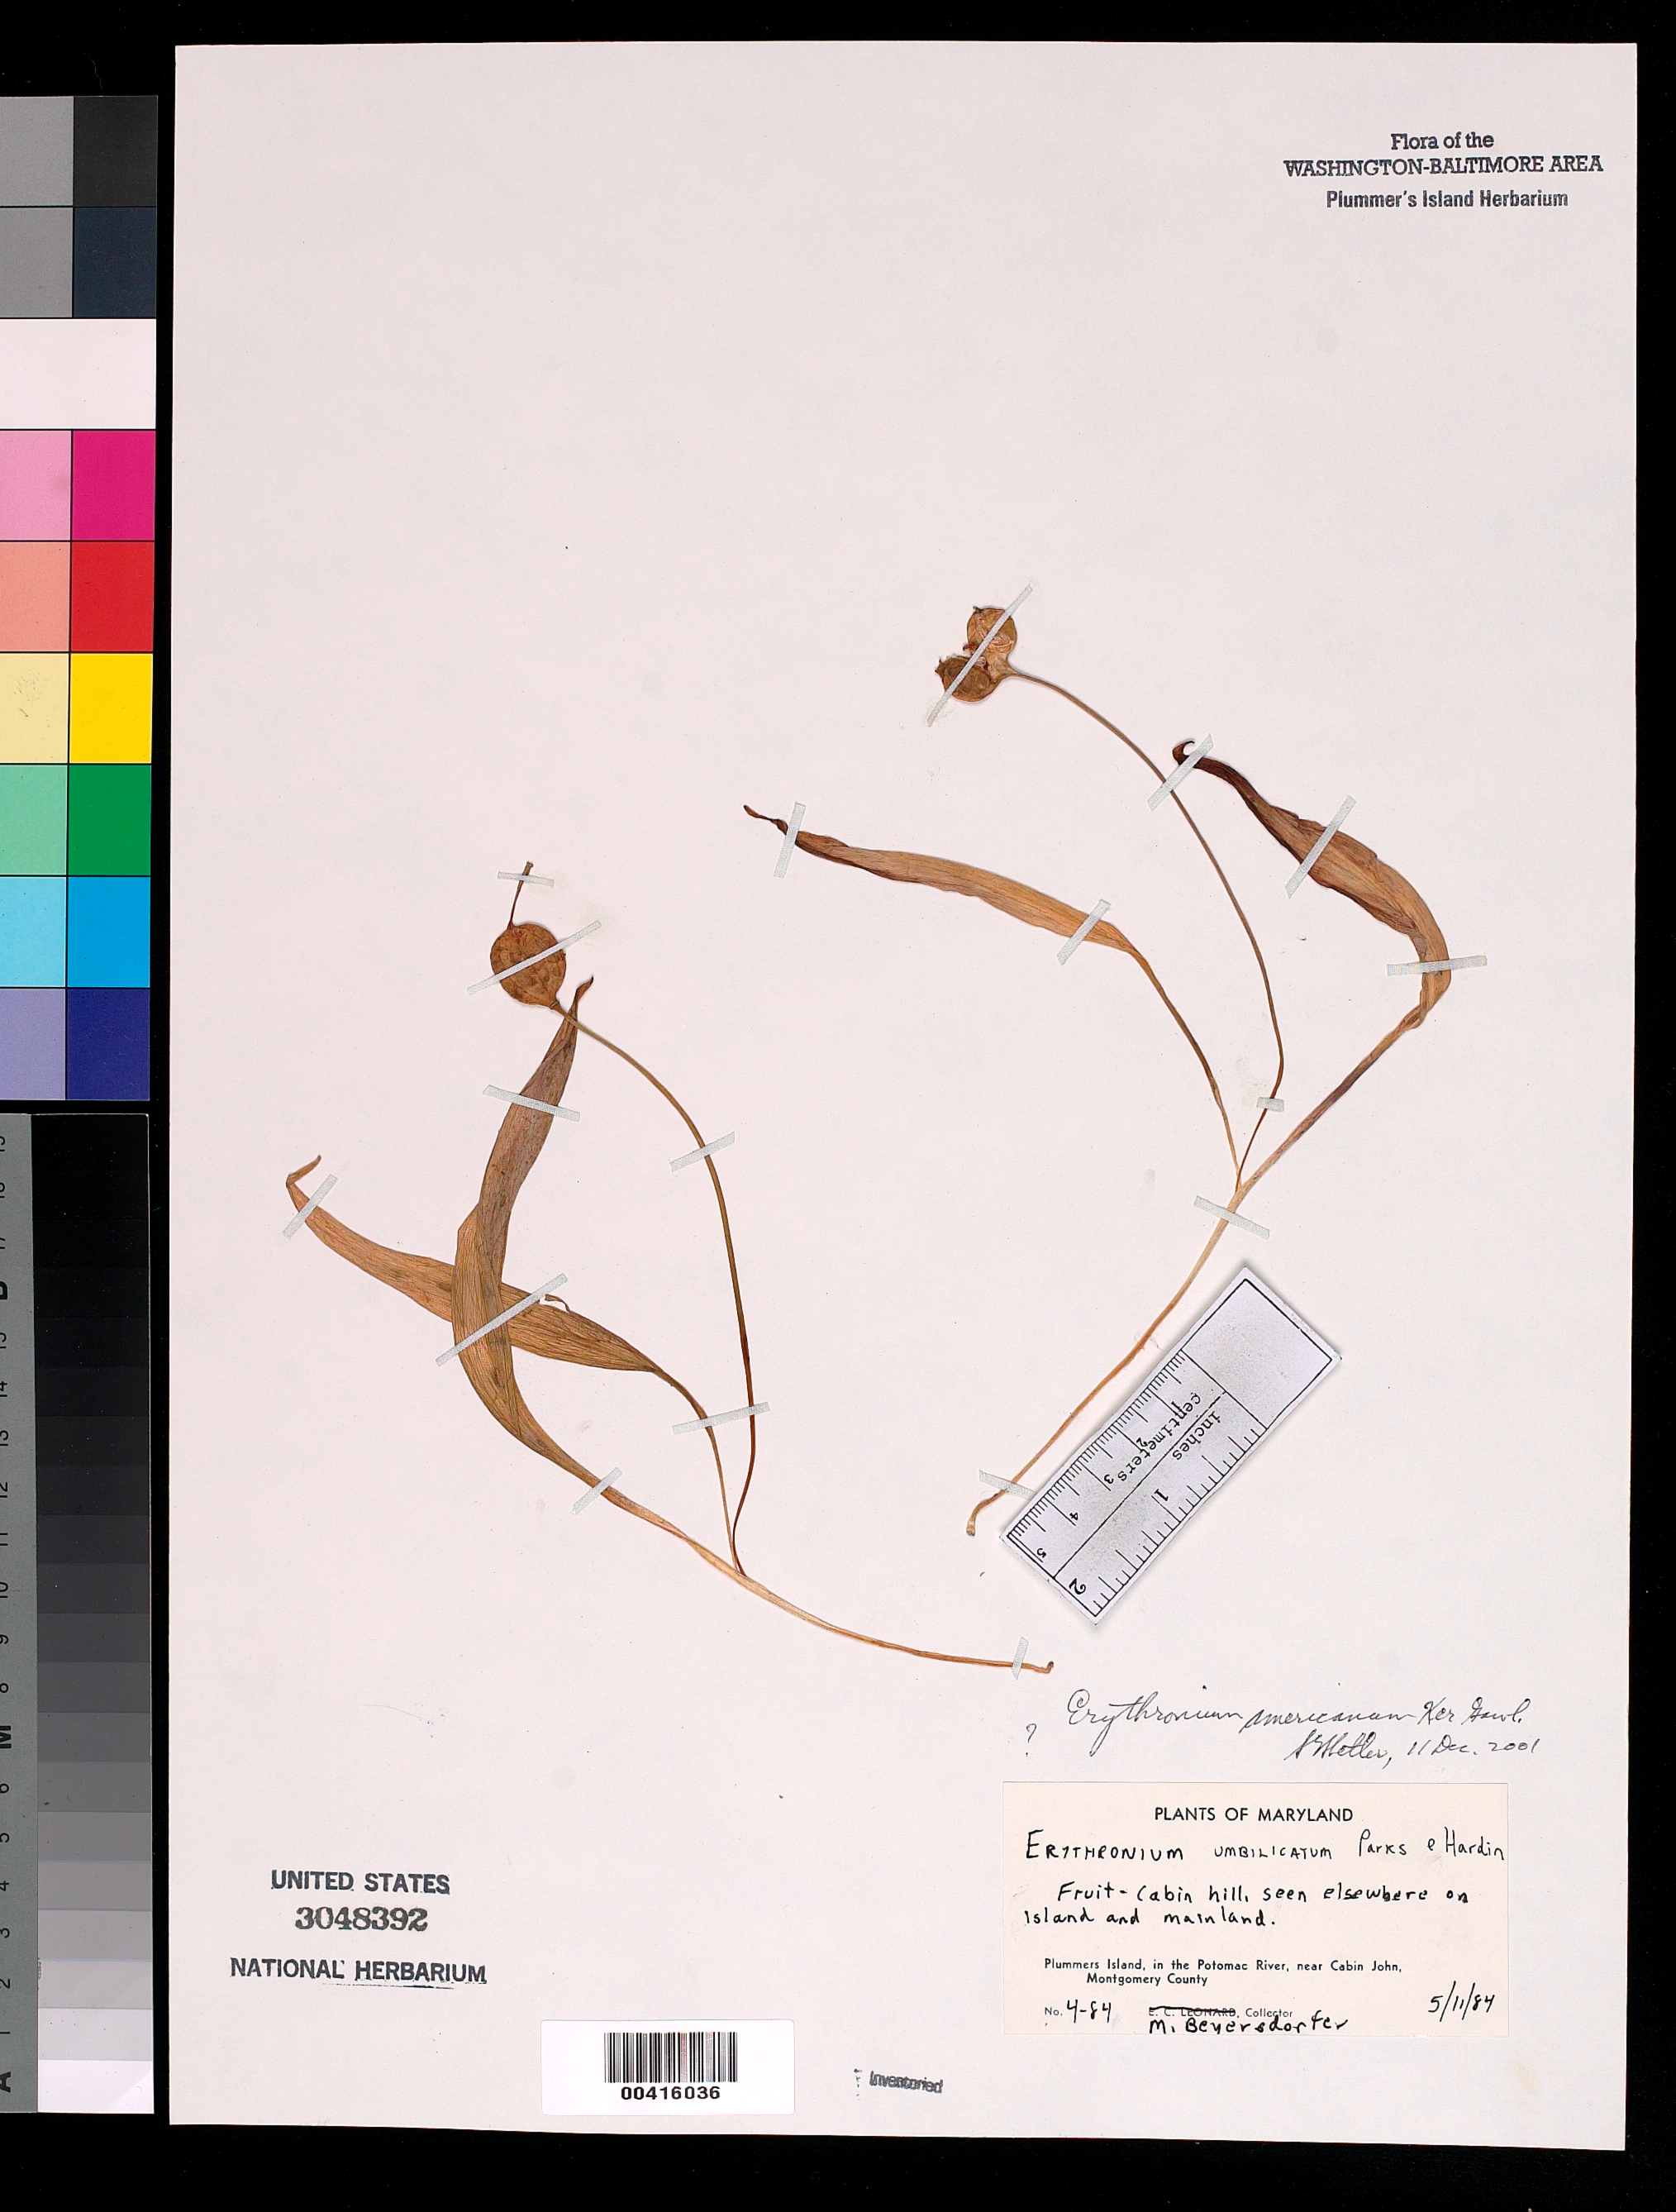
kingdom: Plantae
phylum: Tracheophyta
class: Liliopsida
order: Liliales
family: Liliaceae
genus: Erythronium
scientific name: Erythronium americanum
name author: Ker Gawl.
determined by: Shetler, Stanwyn G., (US), NMNH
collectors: M. Beyersdorfer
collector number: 4-84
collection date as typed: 11 May 1984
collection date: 1984-05-11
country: United States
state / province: Maryland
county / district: Montgomery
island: Plummers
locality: Plummer's Island; Cabin Hill C. & O. Canal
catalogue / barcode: US 3048392